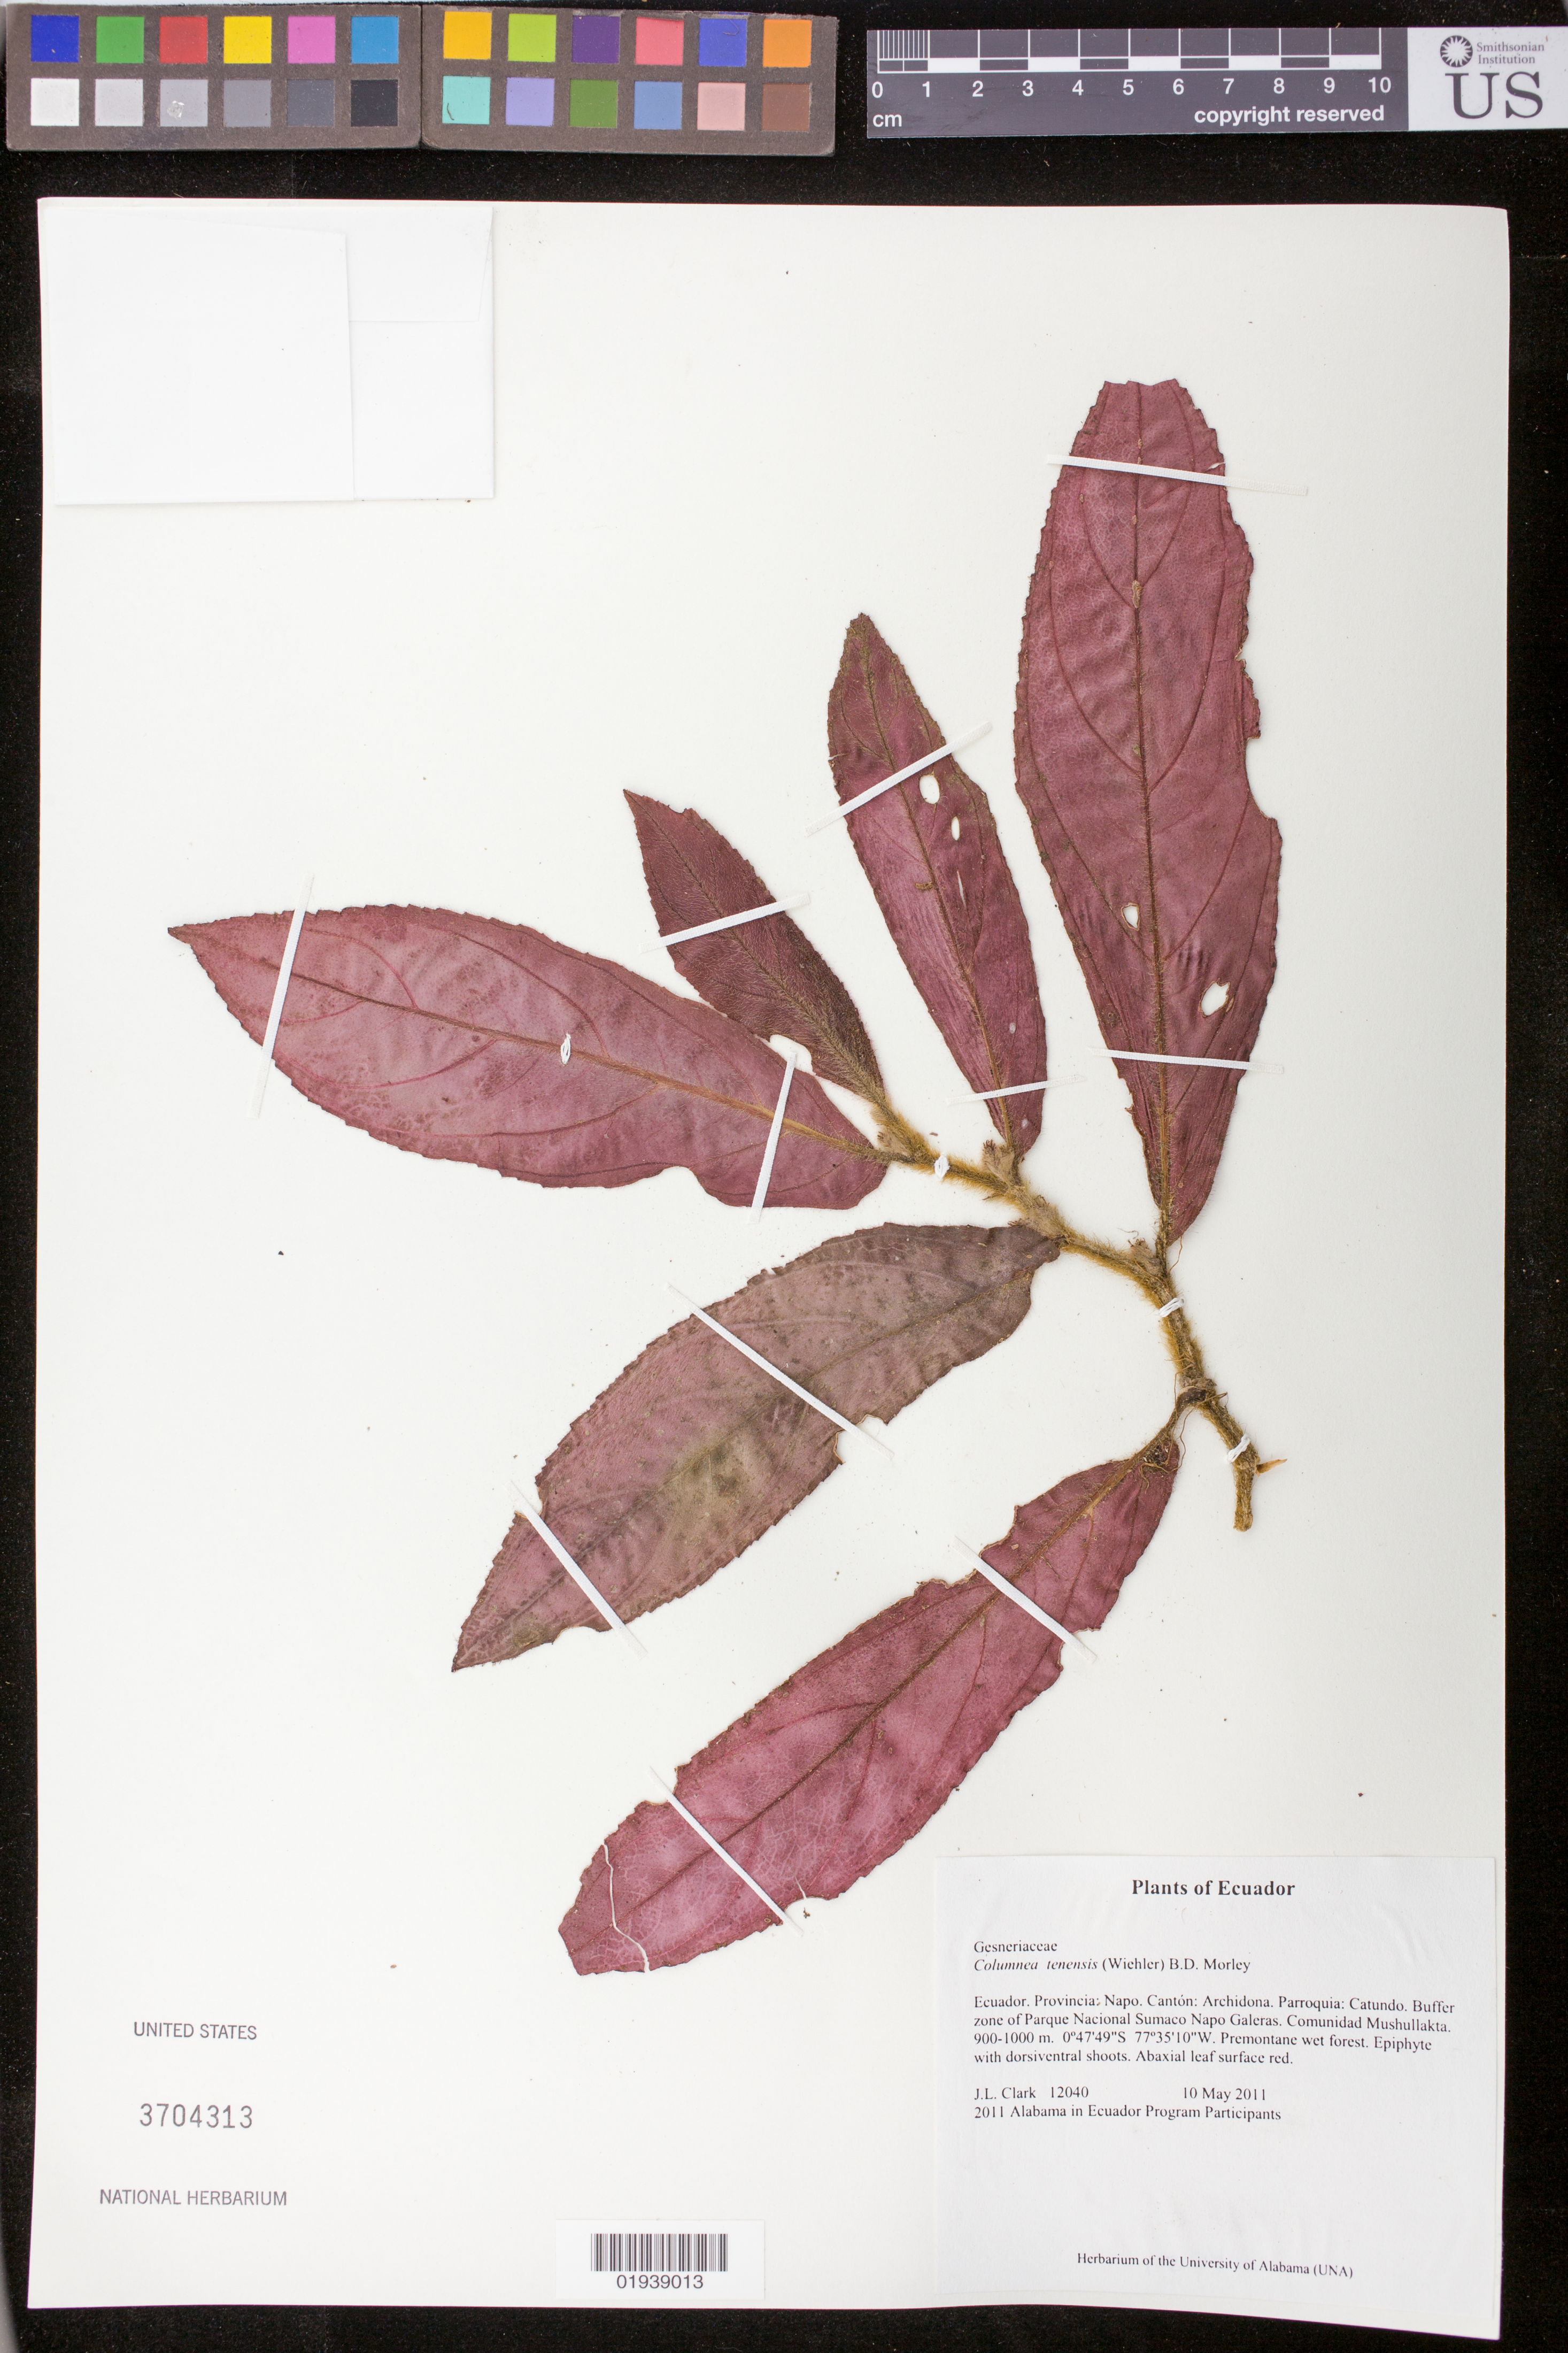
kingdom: Plantae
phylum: Tracheophyta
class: Magnoliopsida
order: Lamiales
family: Gesneriaceae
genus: Columnea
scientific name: Columnea illepida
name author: H.E. Moore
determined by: Clark, J. L.; Skog, Laurence E.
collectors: J. L. Clark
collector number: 12040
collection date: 2011-05-10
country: Ecuador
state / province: Napo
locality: Canton Archidona, Parroquia Catundo, Buffer zone of Parque National Sumaco Napo Galeras. Communidad Mushullakta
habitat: Premontane wet forest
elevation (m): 900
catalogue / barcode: US 3704313